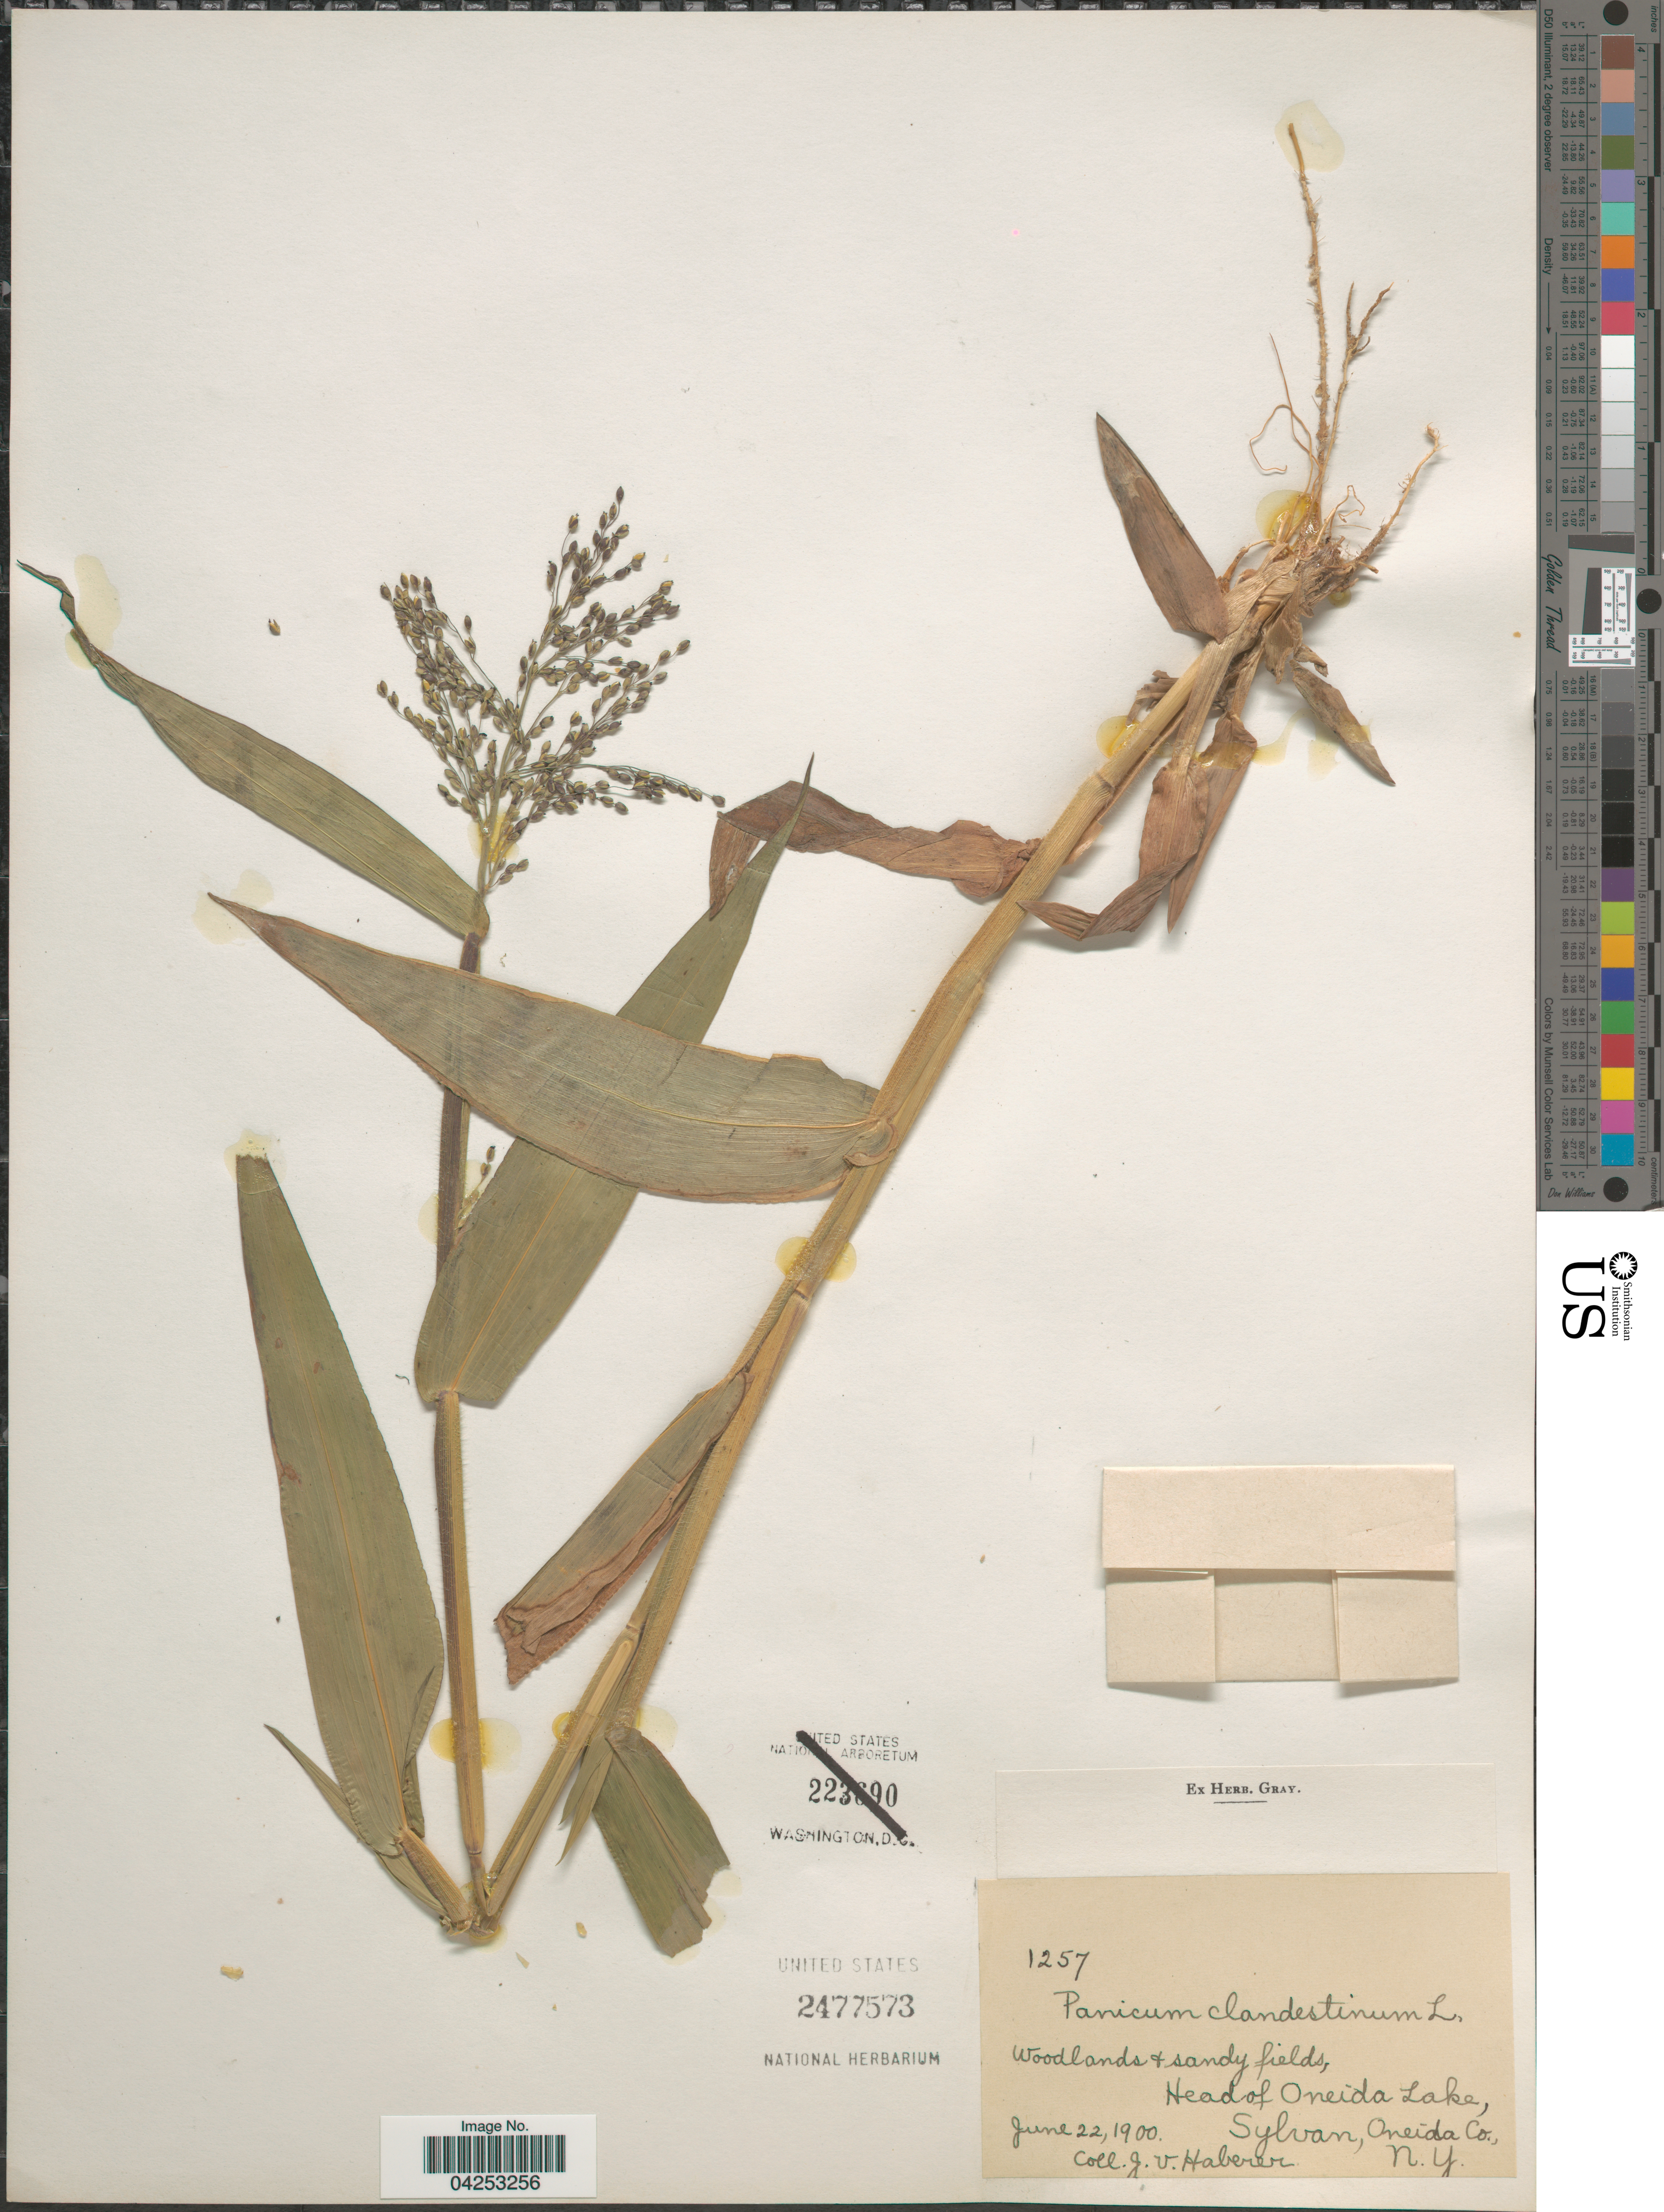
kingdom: Plantae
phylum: Tracheophyta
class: Liliopsida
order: Poales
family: Poaceae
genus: Dichanthelium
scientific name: Dichanthelium clandestinum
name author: (L.) Gould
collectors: J. V. Haberer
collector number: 1257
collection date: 1900-06-22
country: United States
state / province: New York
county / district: Oneida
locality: Head of Oneida Lake, Sylvan, Oneida Co.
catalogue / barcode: US 2477573